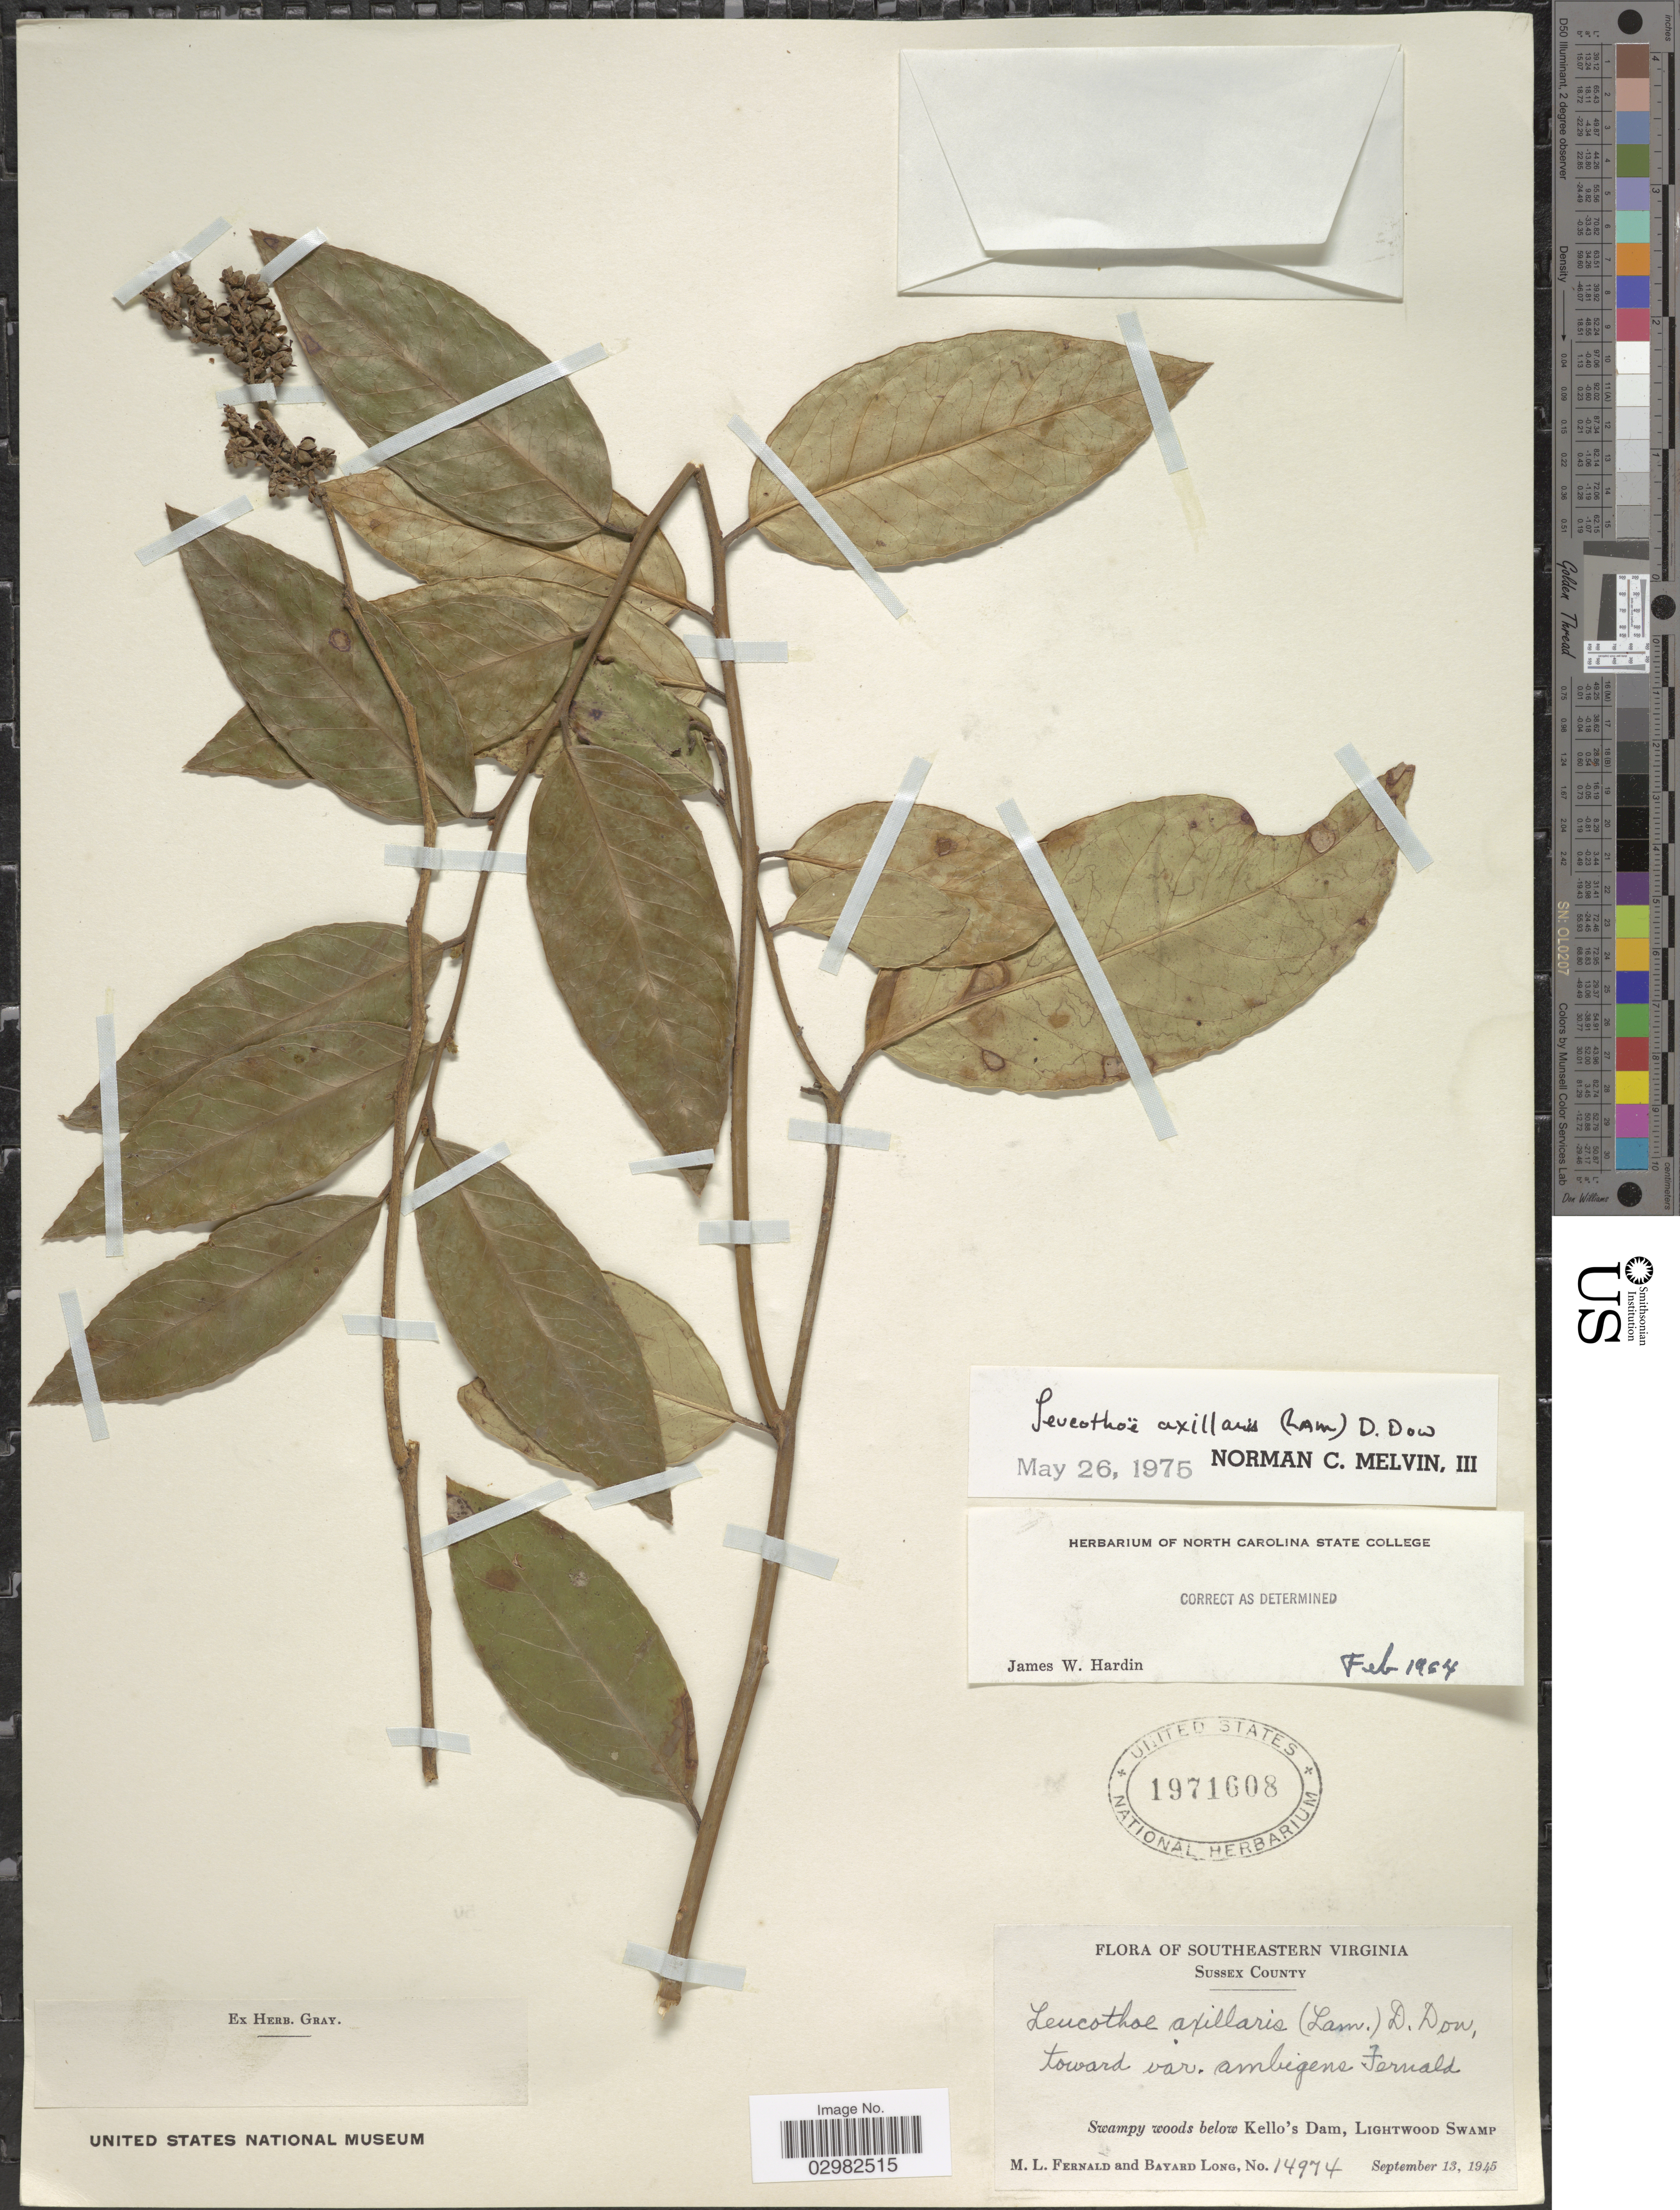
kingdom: Plantae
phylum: Tracheophyta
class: Magnoliopsida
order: Ericales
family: Ericaceae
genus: Leucothoe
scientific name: Leucothoë axillaris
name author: (Lam.) D. Don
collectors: M. L. Fernald & B. Long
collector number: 14974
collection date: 1945-09-13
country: United States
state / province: Virginia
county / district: Sussex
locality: Southeastern Virginia, Sussex County, Swampy woods below Kello's Dam, Lightwood Swamp.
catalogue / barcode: US 1971608